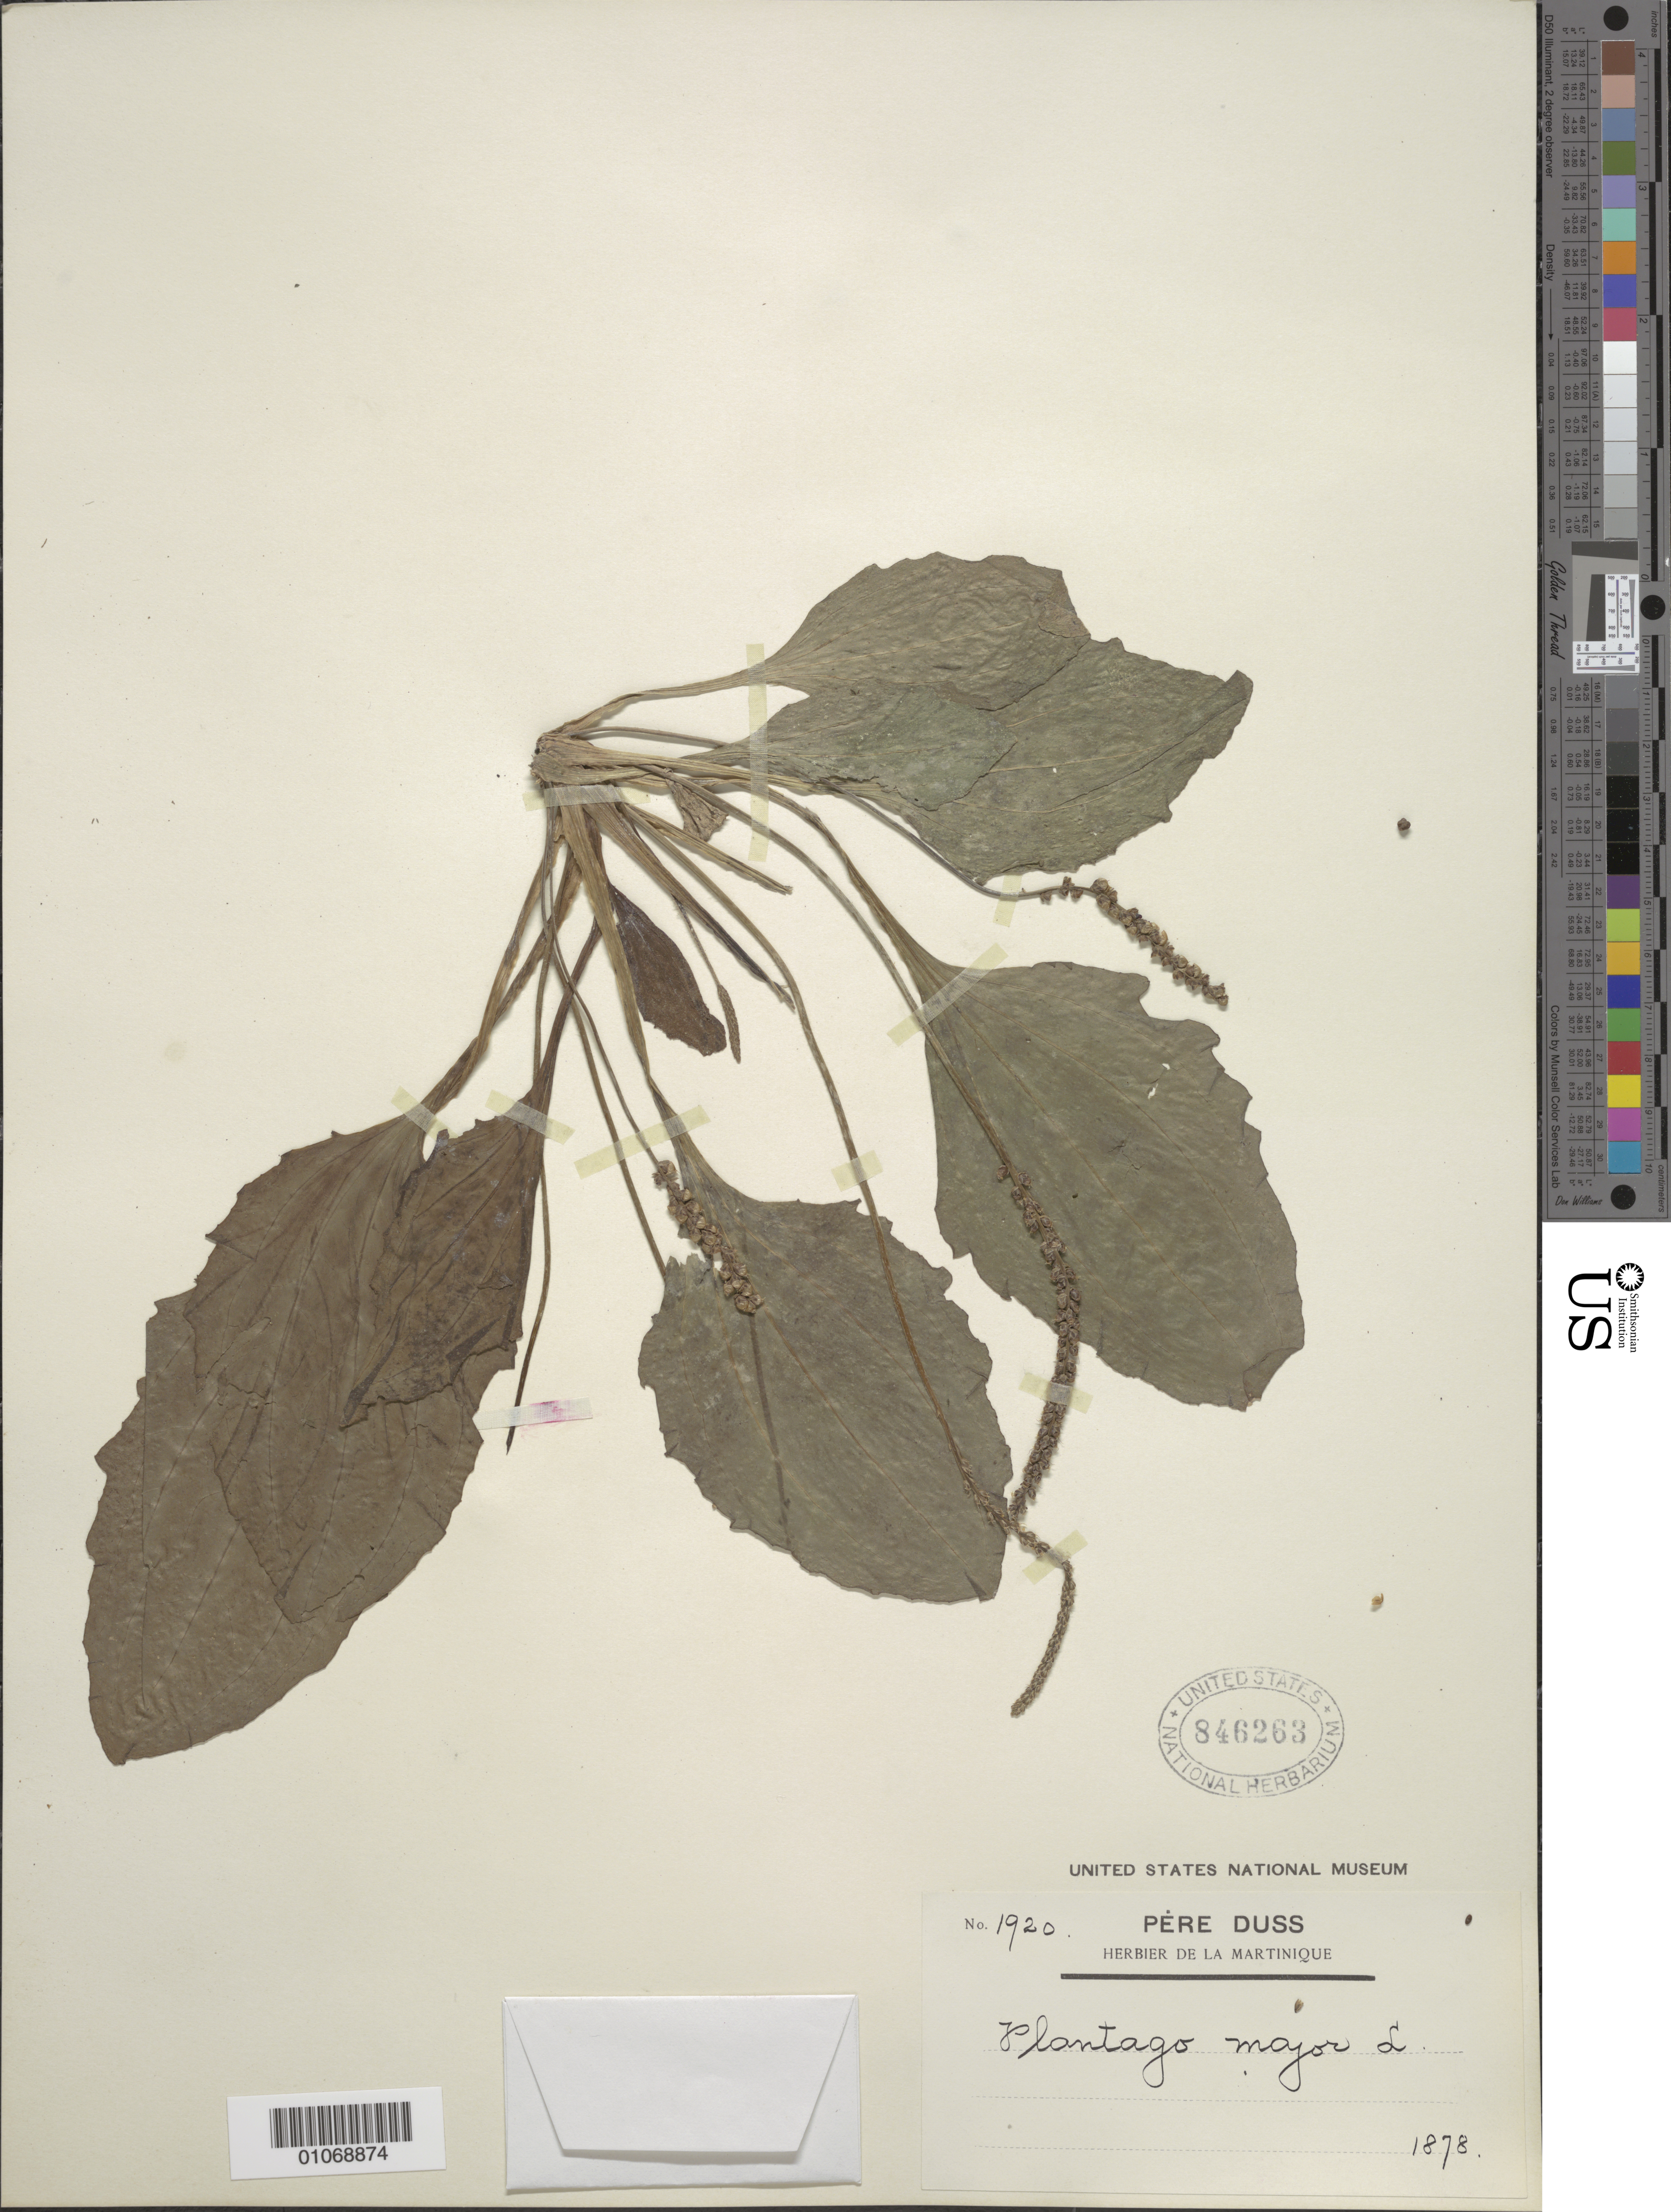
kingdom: Plantae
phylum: Tracheophyta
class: Magnoliopsida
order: Lamiales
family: Plantaginaceae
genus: Plantago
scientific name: Plantago major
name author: L.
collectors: Père Duss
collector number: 1920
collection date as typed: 01 Jan 1878 to 31 Dec 1878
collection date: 1878-01-01/1878-12-31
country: Martinique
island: Martinique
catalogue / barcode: US 846263